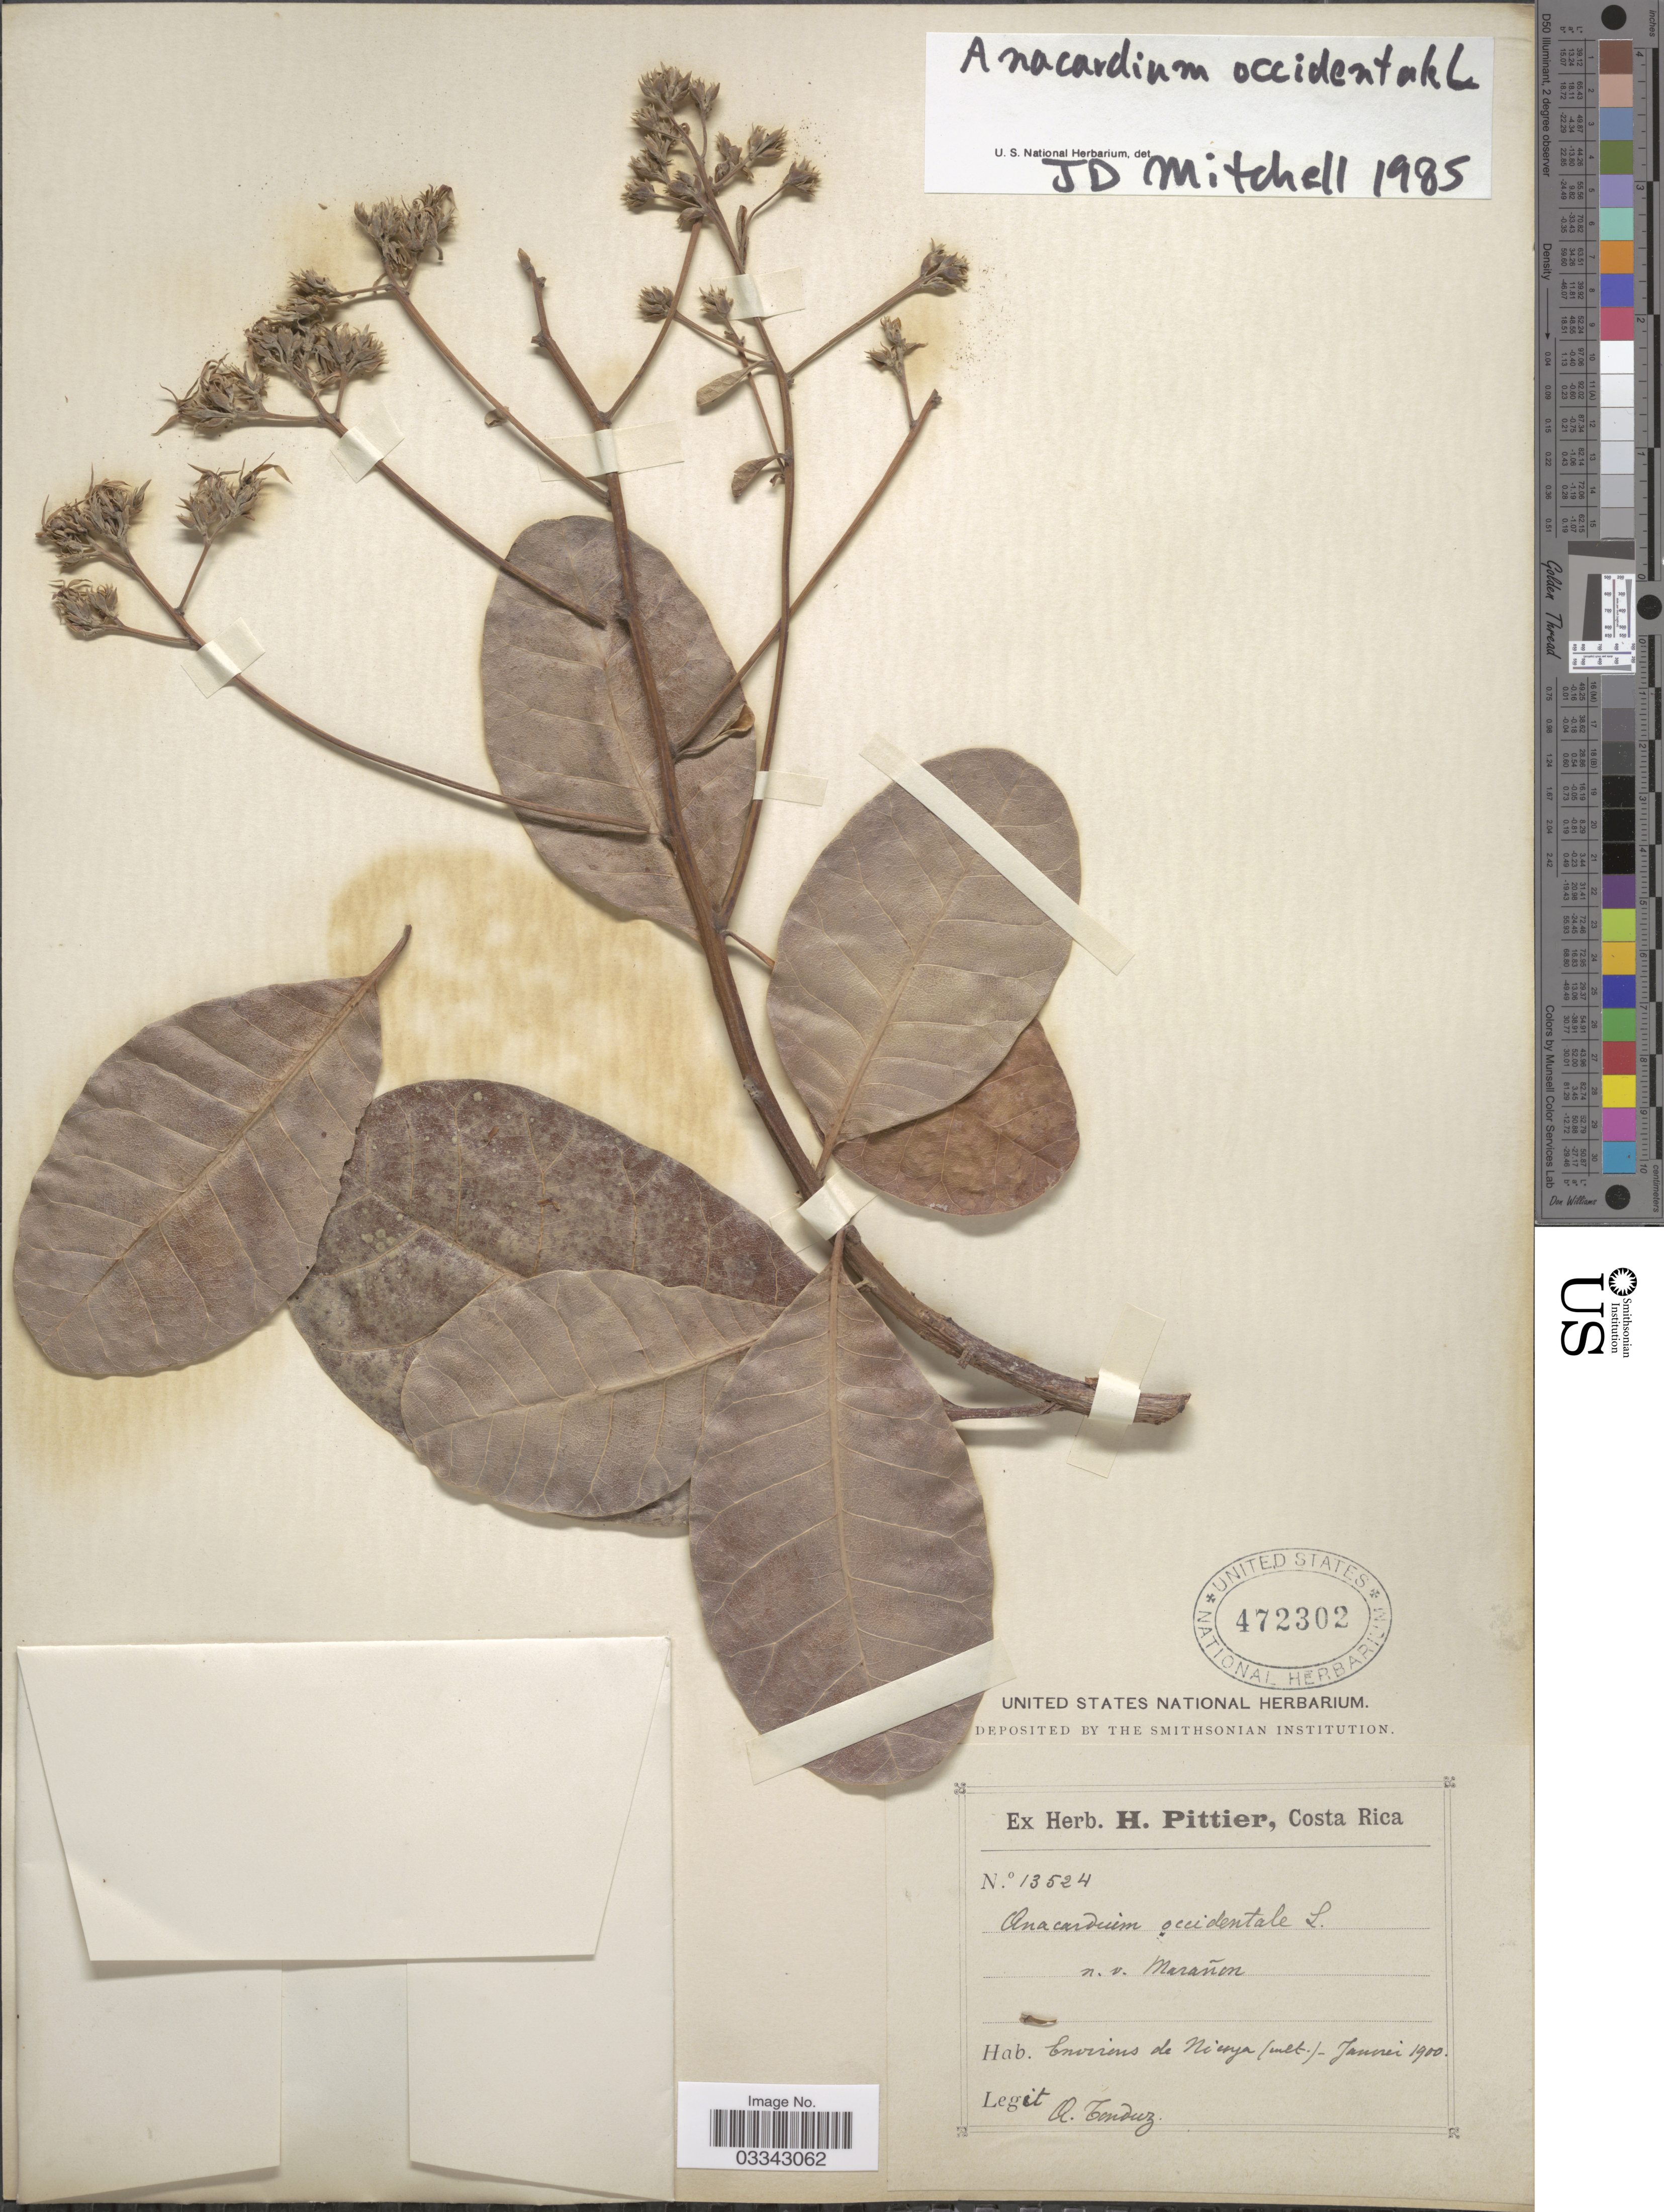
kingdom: Plantae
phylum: Tracheophyta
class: Magnoliopsida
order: Sapindales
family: Anacardiaceae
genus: Anacardium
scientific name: Anacardium occidentale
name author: L.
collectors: A. Tonduz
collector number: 13524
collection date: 1900-01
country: Costa Rica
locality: Environs de Nicoya.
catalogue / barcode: US 472302